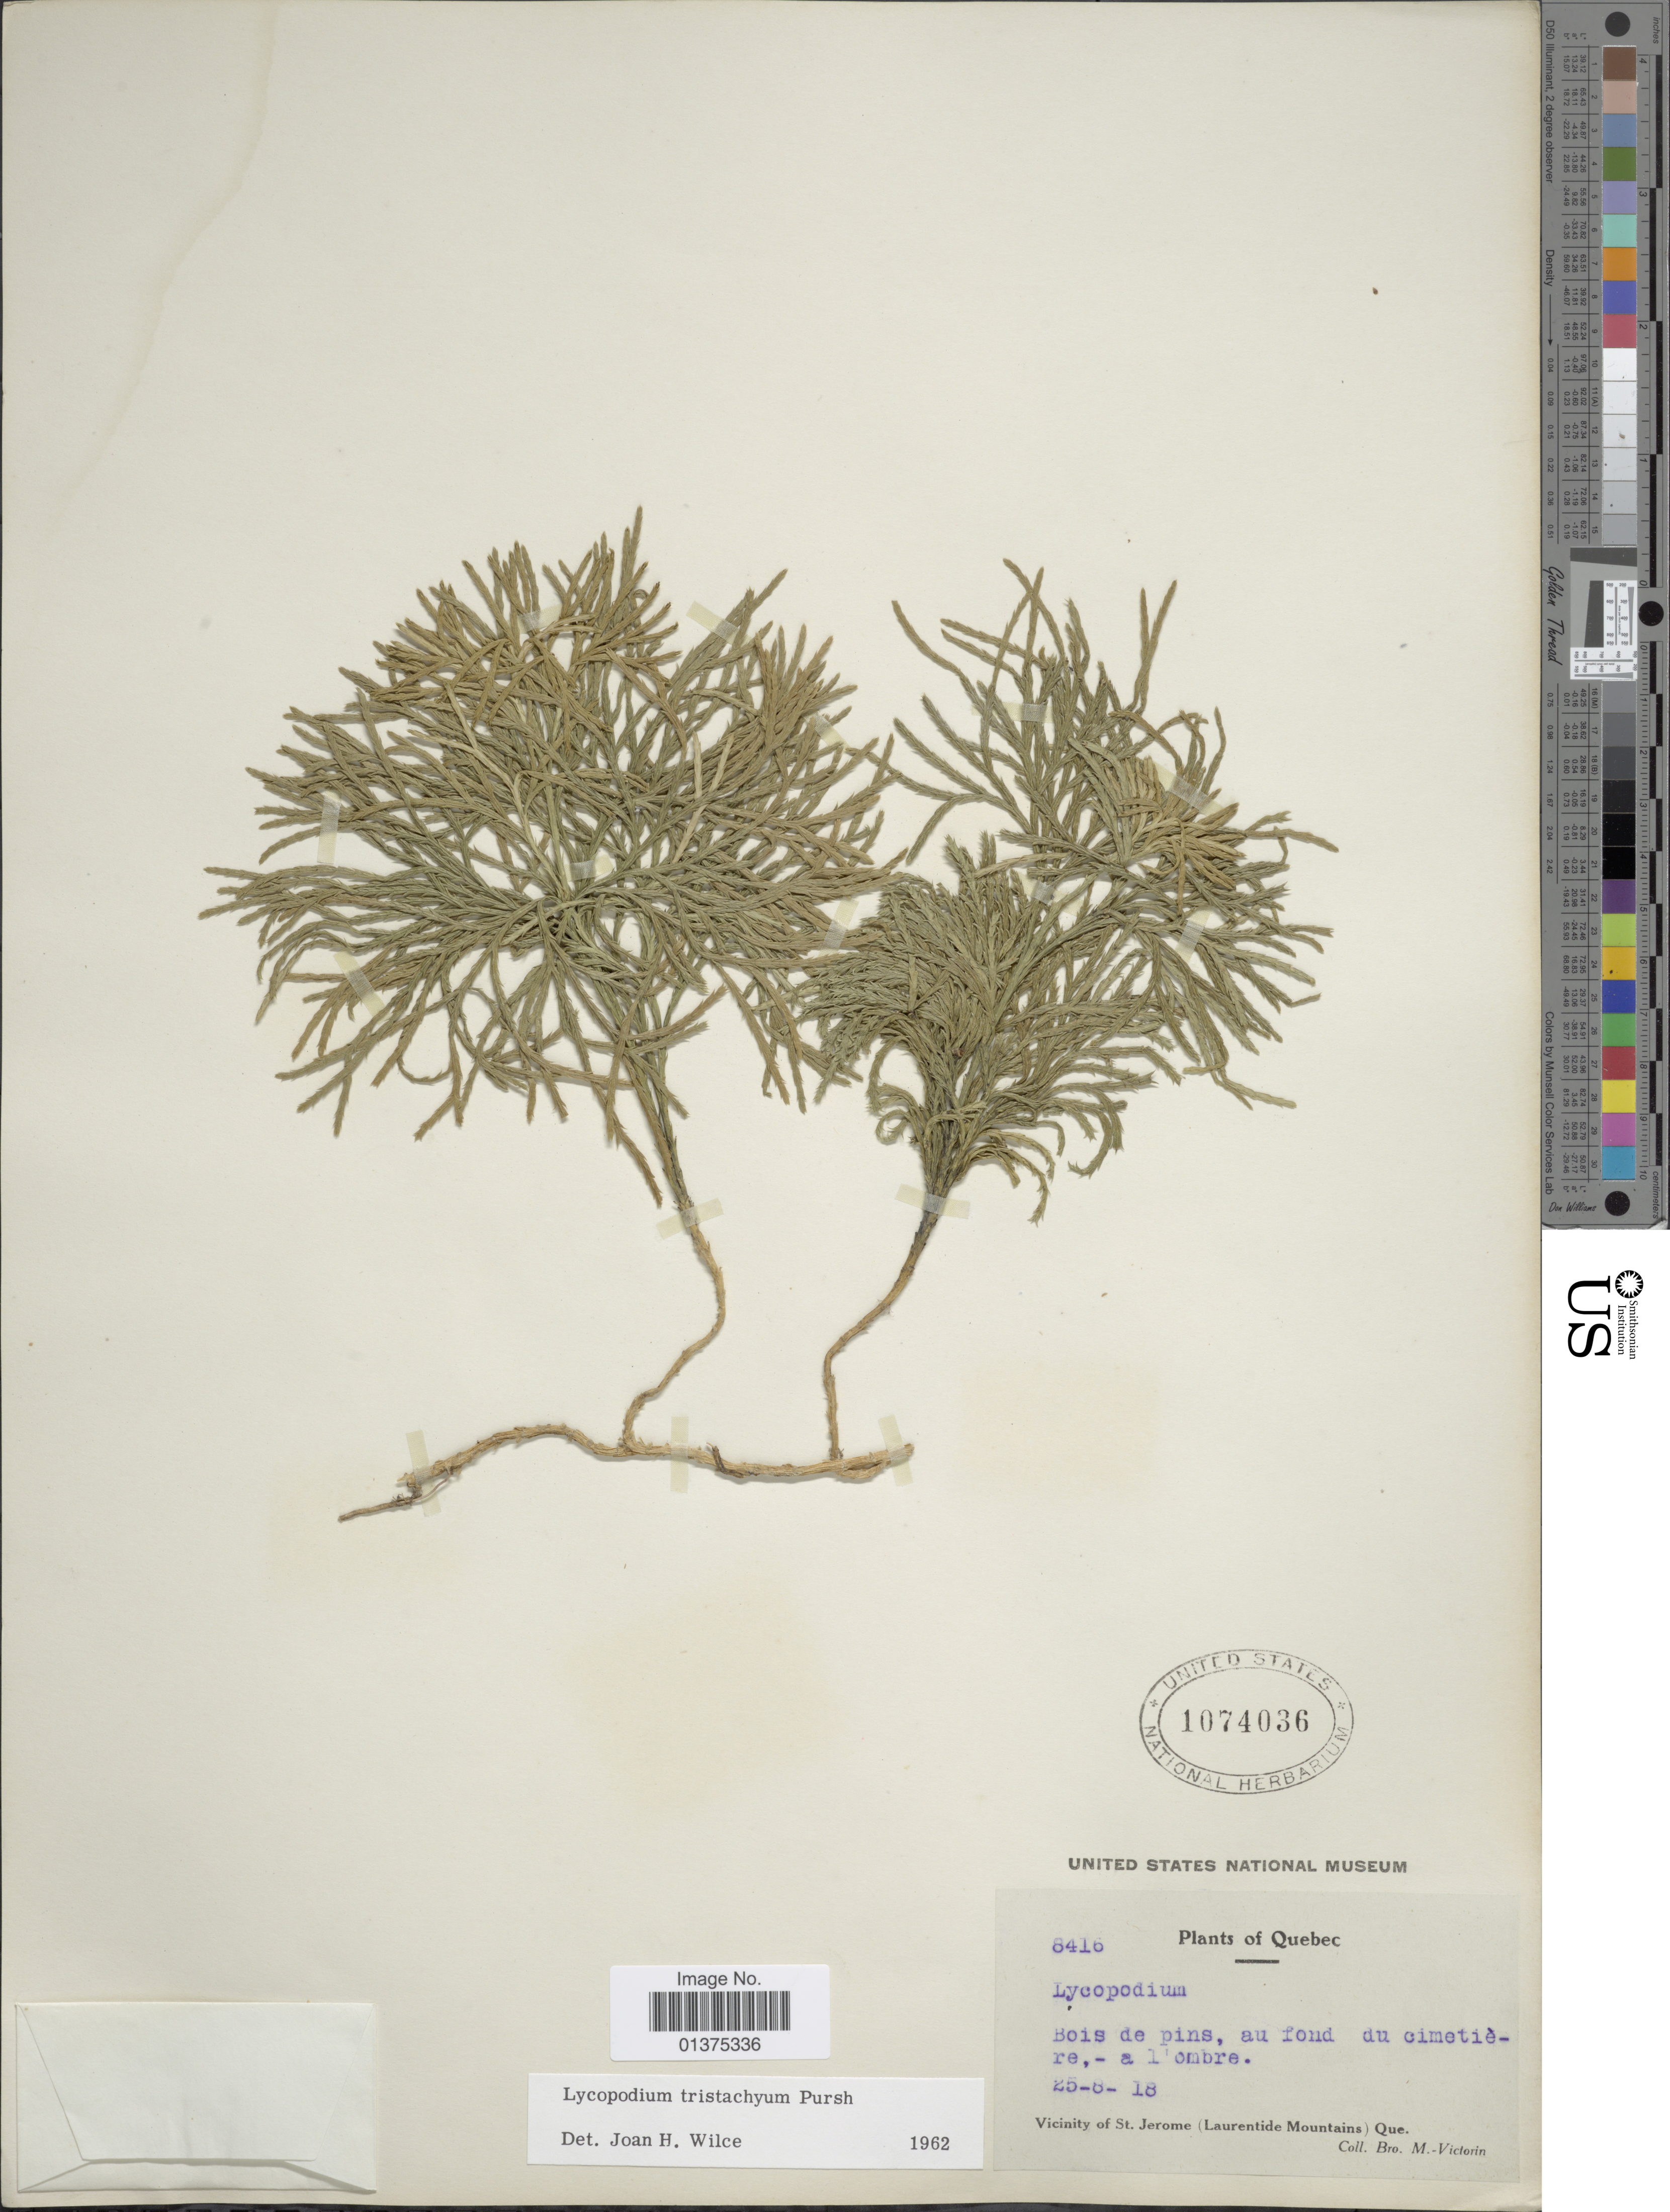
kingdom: Plantae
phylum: Tracheophyta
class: Lycopodiopsida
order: Lycopodiales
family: Lycopodiaceae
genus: Diphasiastrum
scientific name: Diphasiastrum tristachyum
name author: (Pursh) Holub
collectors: M. Victorin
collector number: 8416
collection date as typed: Transcribed d/m/y: 25/8/18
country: Canada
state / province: Quebec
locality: Bois de pins, au fond du cimetiere- a l'ombre, Vicinity of St. Jerome(Laurentide Mountains).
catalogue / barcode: US 1074036